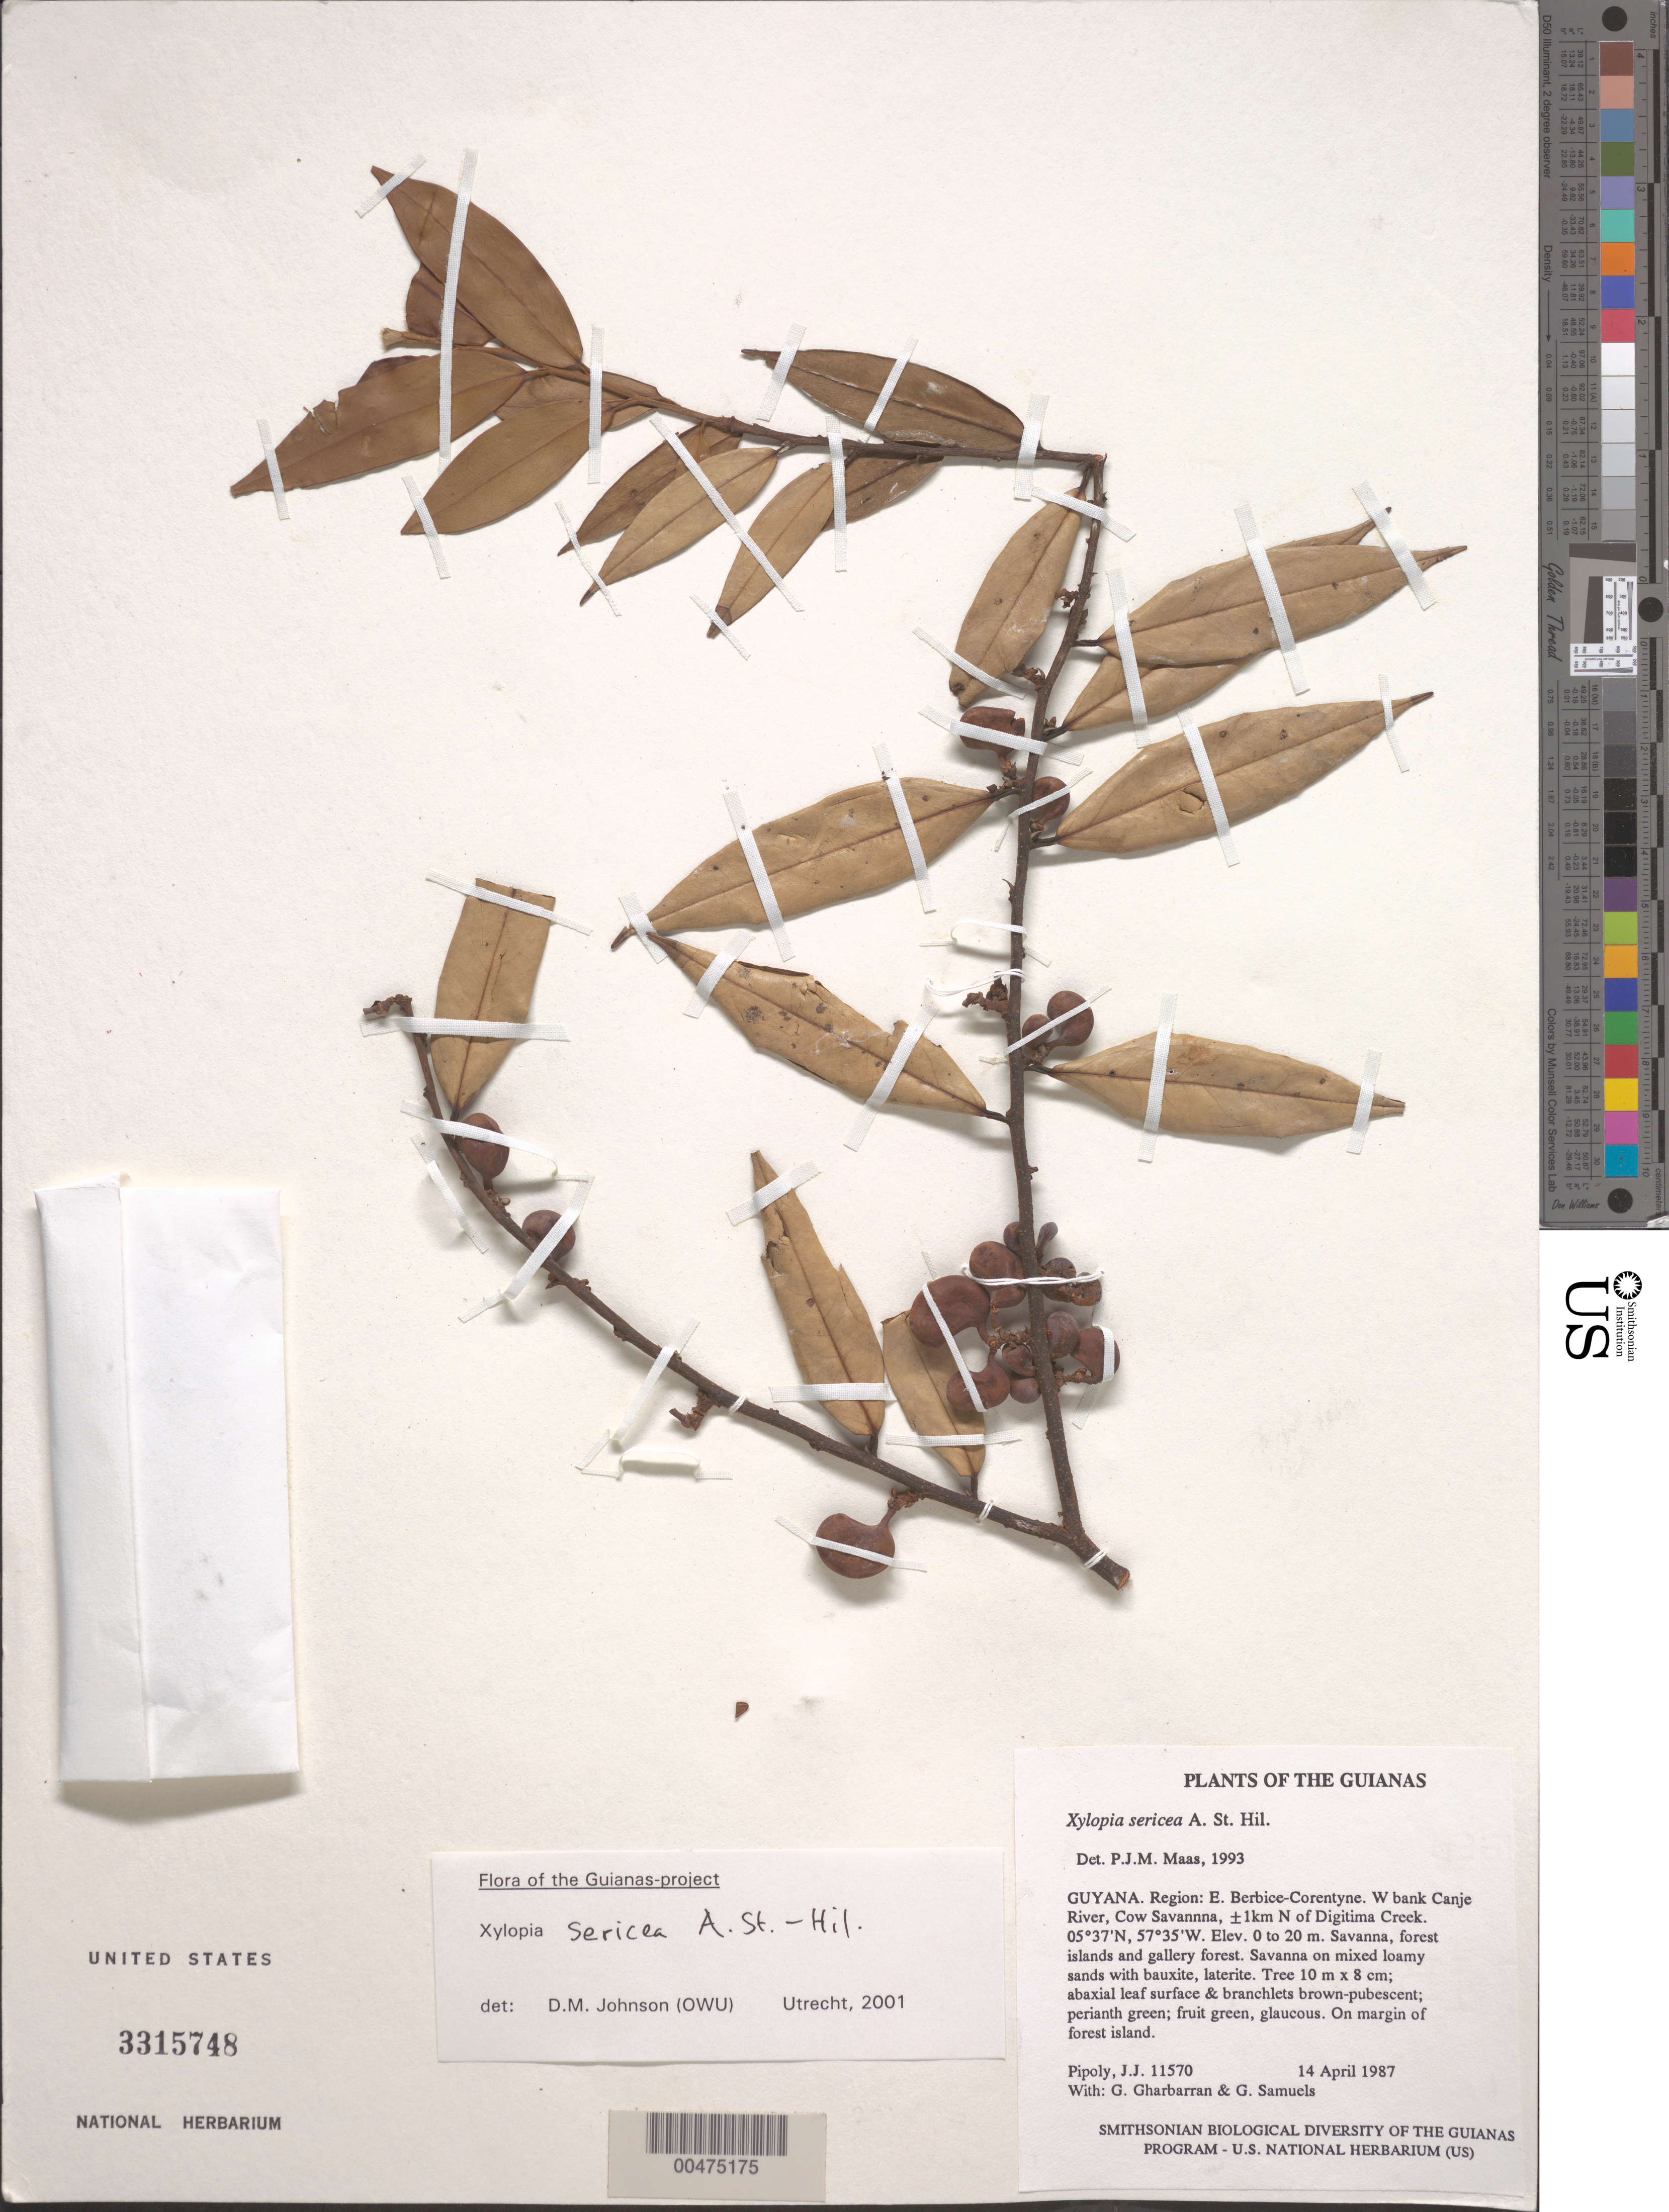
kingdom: Plantae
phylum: Tracheophyta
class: Magnoliopsida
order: Magnoliales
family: Annonaceae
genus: Xylopia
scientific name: Xylopia sericea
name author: A. St.-Hil.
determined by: Johnson, D. M.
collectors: J. J. Pipoly, G. Gharbarran & G. Samuels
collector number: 11570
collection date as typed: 14 April 1987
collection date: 1987-04-14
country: Guyana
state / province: E. Berbice-Corentyne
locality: W bank Canje River, Cow Savanna, ±1km N of Digitima Creek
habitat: Savanna, forest islands and gallery forest. Savanna on mixed loamy sands with bauxite, laterite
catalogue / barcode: US 3315748